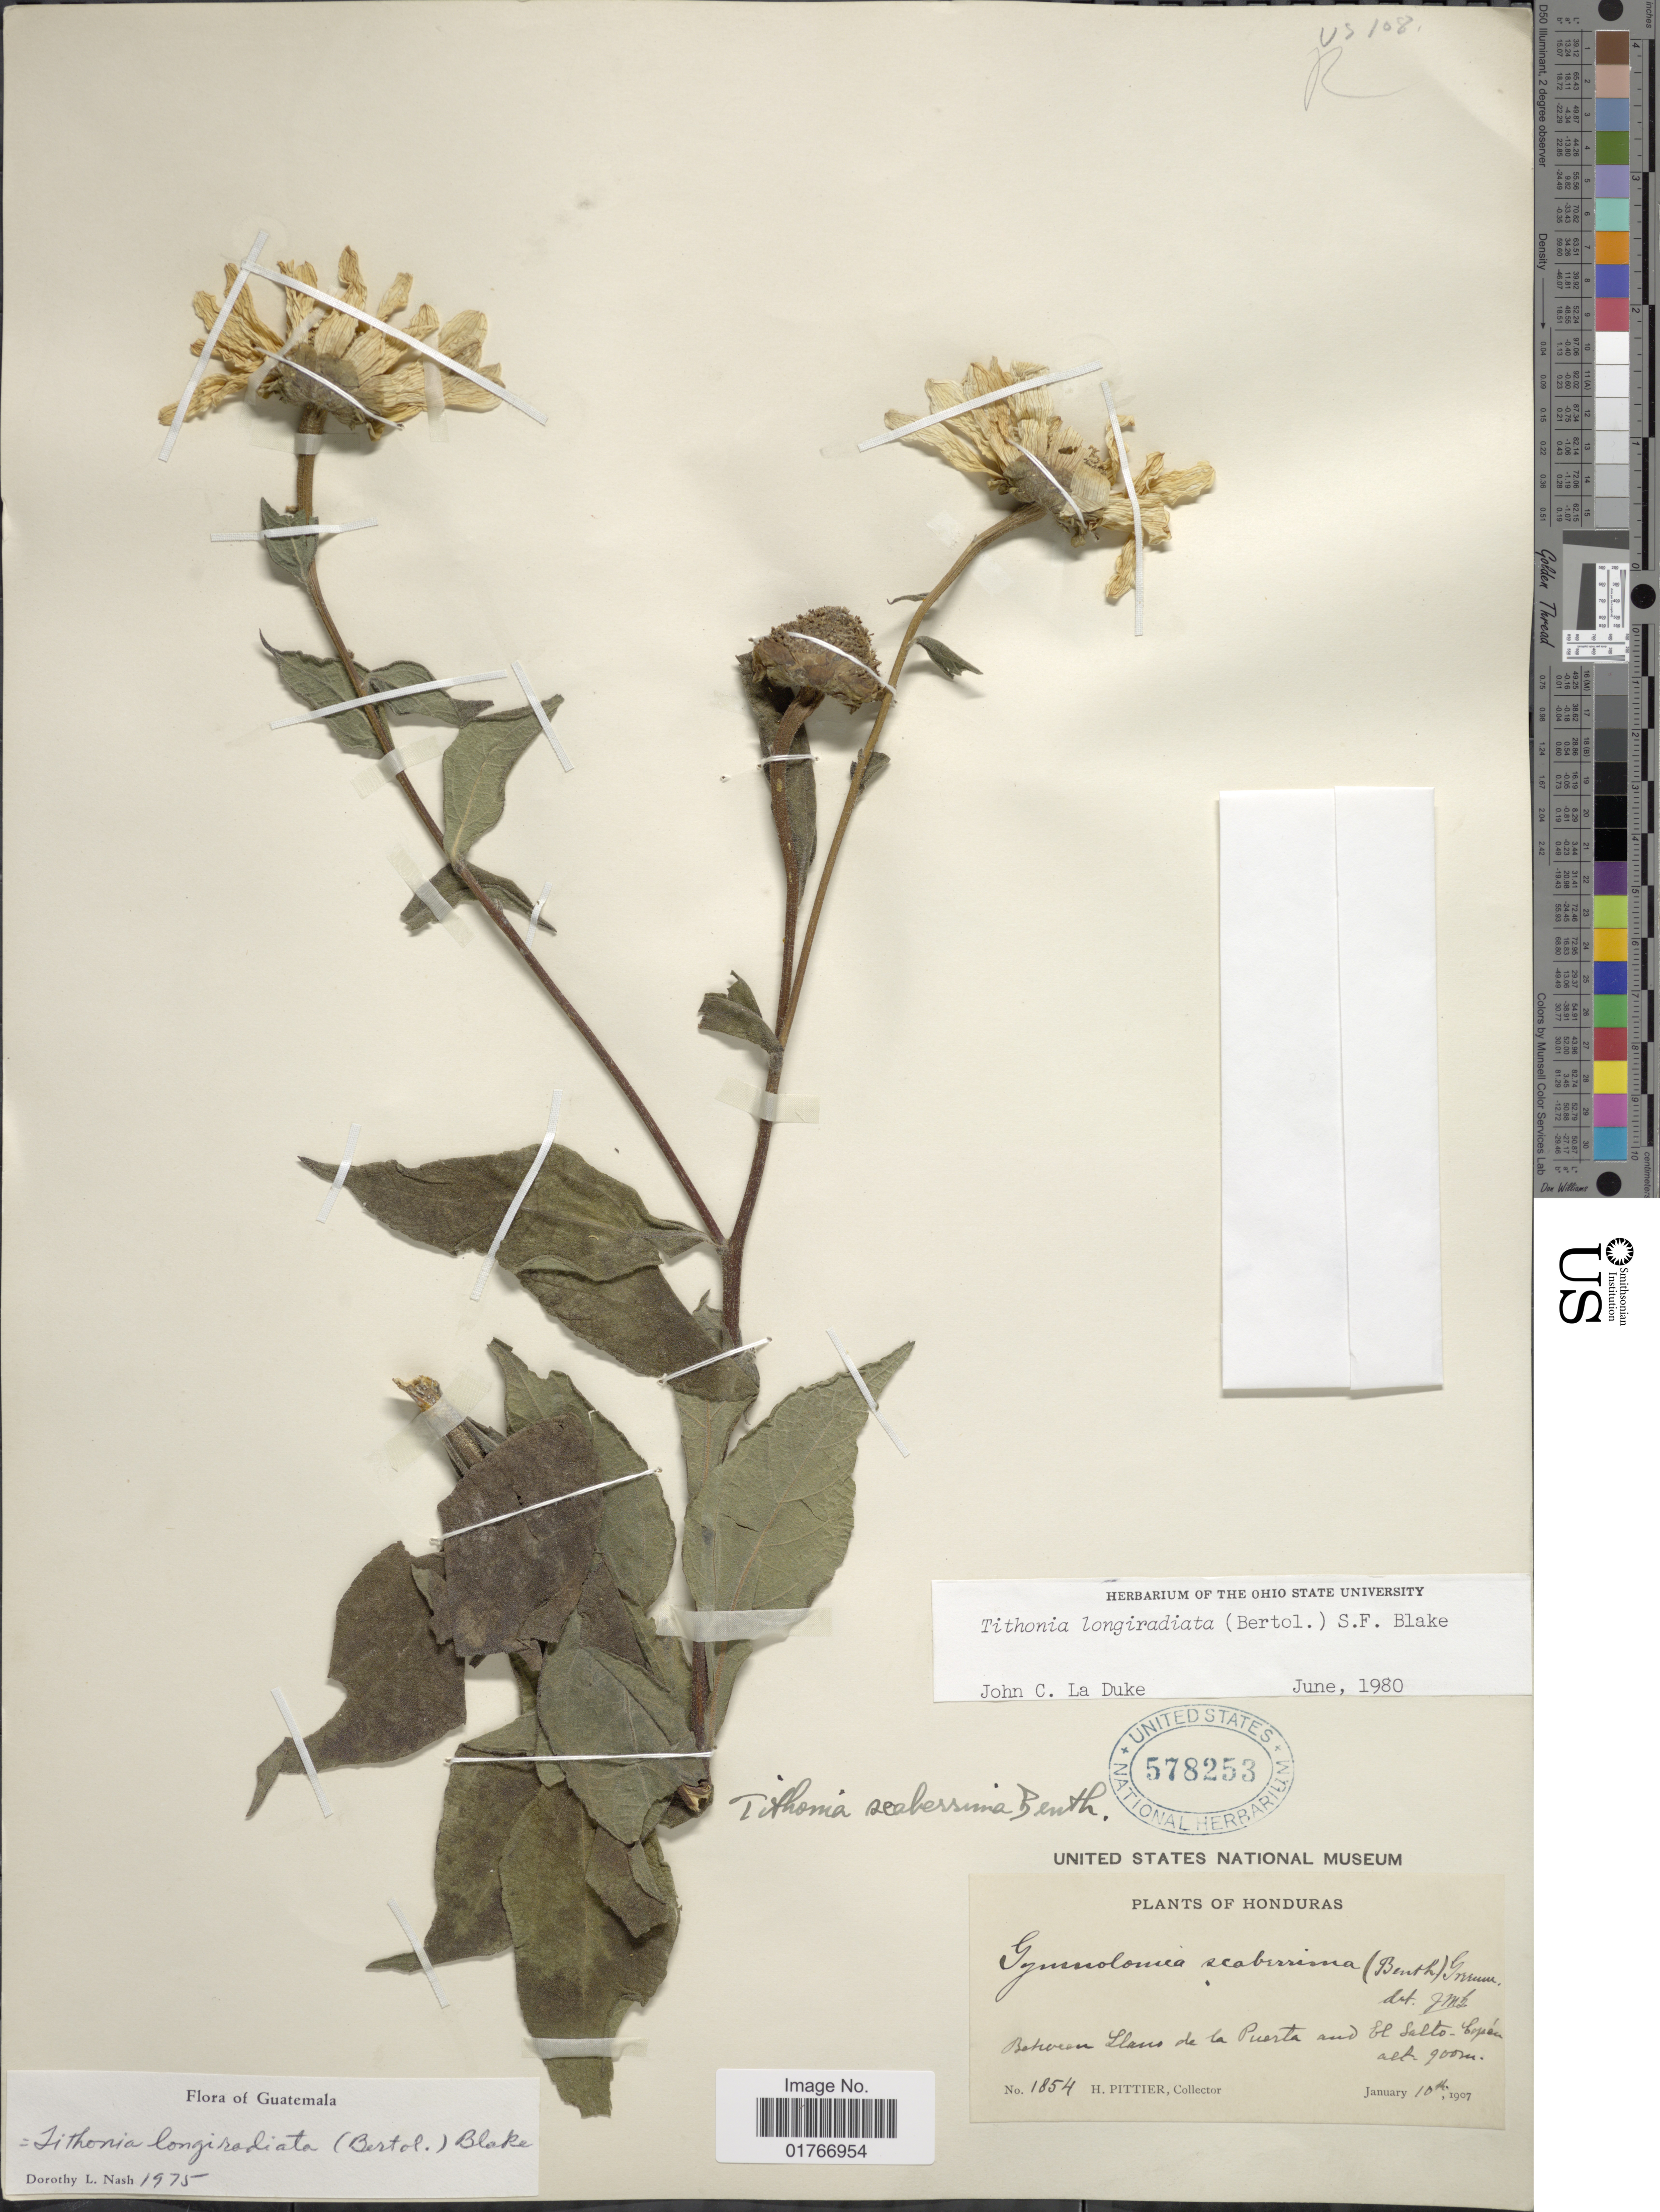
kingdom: Plantae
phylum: Tracheophyta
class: Magnoliopsida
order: Asterales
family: Asteraceae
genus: Tithonia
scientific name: Tithonia longiradiata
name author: (Bertol.) S.F. Blake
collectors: H. F. Pittier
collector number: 1854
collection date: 1907-01-10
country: Honduras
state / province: Copán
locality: Between Llano de la Puerta and El Salto, Copan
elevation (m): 900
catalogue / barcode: US 578253